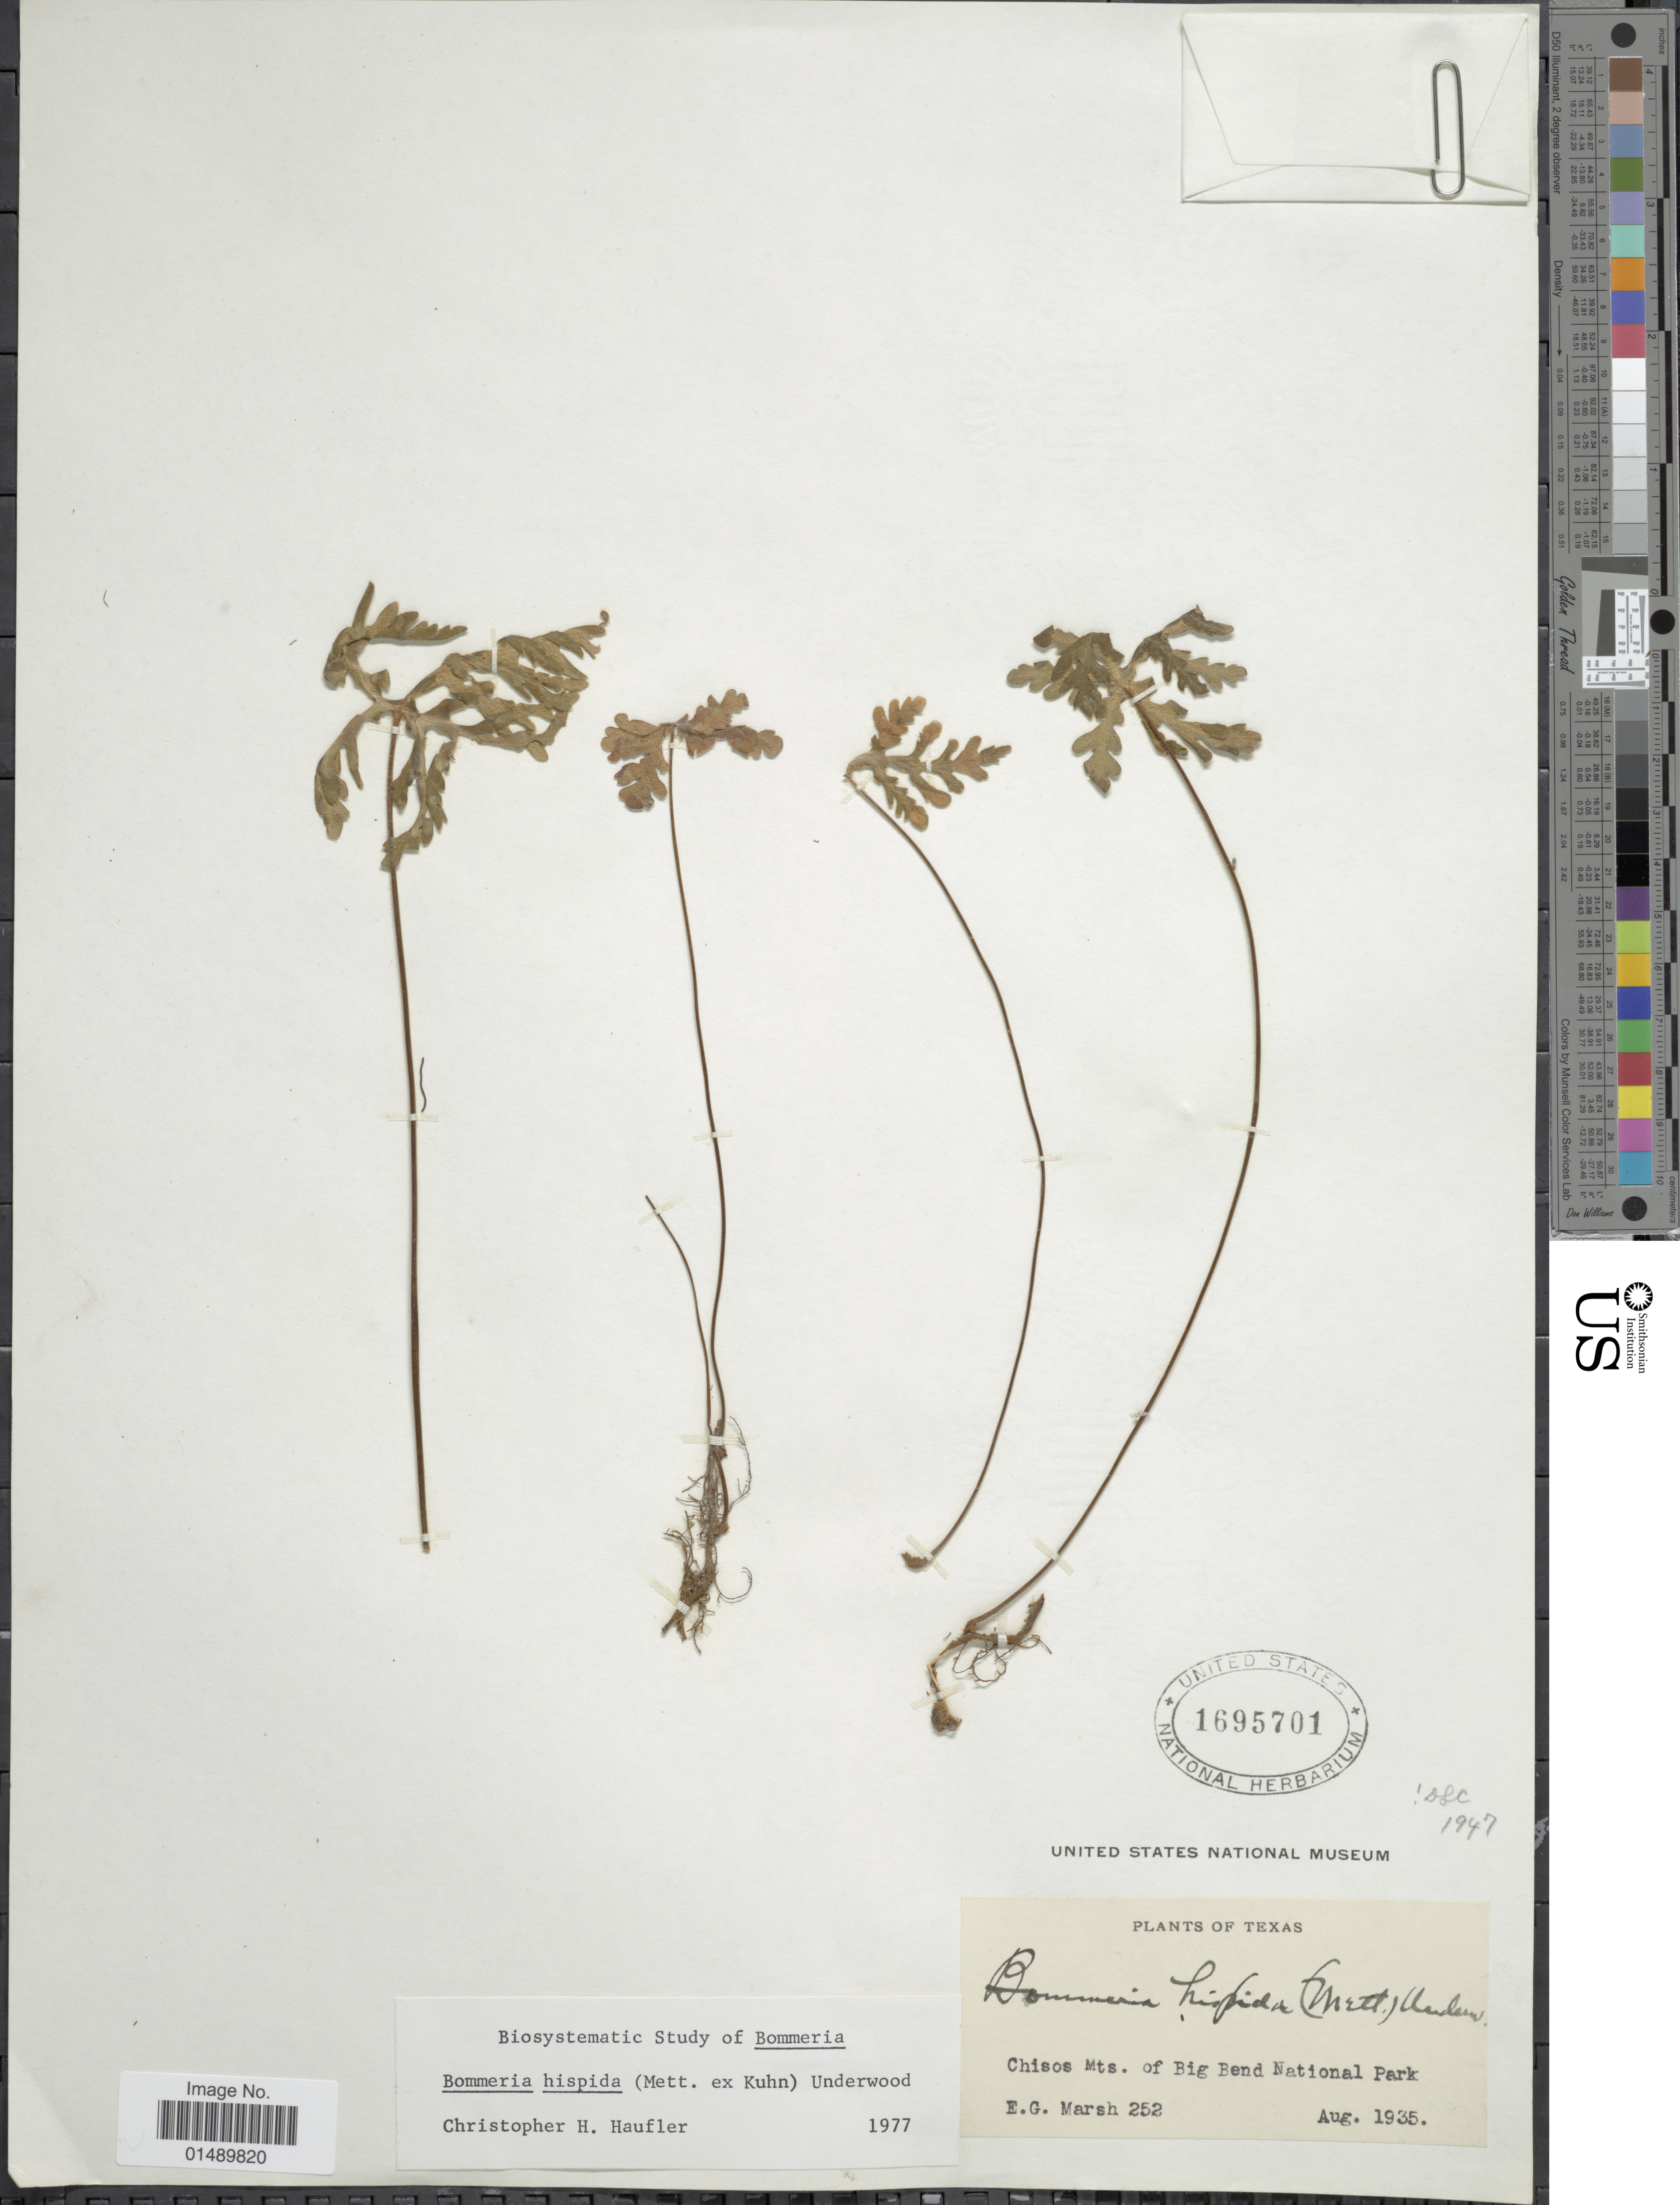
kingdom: Plantae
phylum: Tracheophyta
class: Polypodiopsida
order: Polypodiales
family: Pteridaceae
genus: Bommeria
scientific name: Bommeria hispida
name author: (Mett. ex Kuhn) Underw.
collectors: E. G. Marsh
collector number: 252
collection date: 1935-08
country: United States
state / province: Texas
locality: Texas, Chisos Mts. of Big Bend National Park.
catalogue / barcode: US 1695701